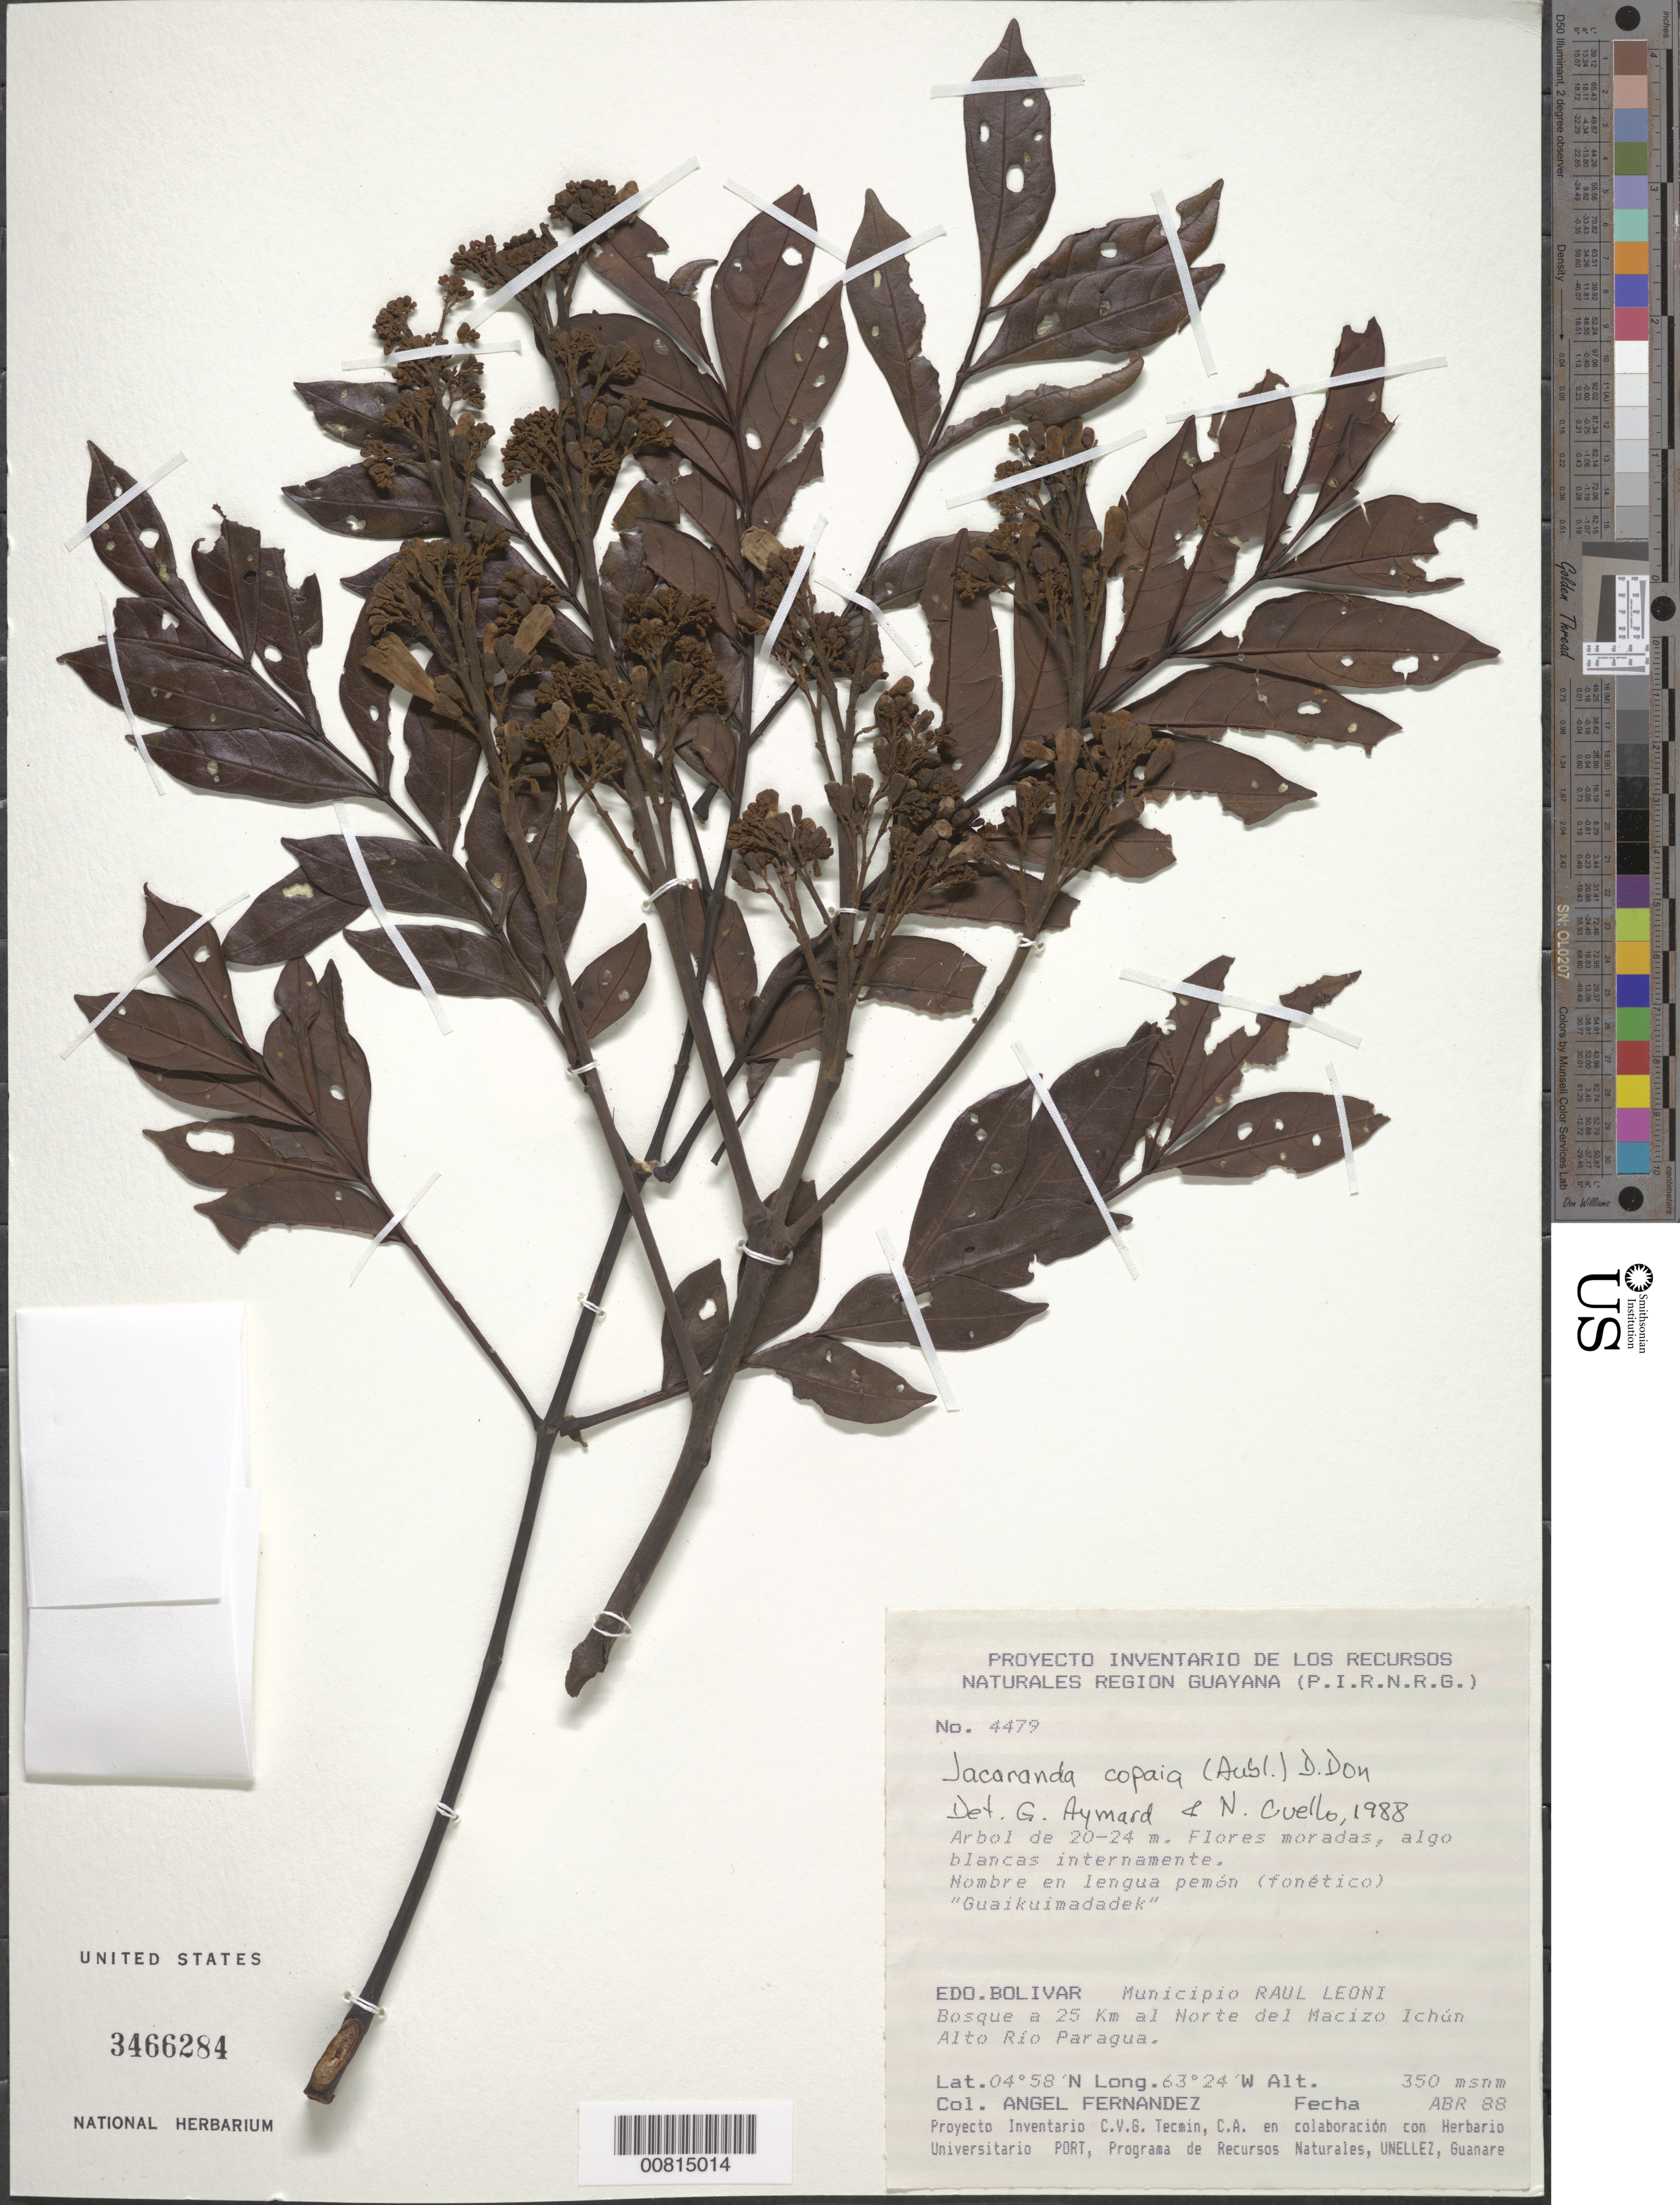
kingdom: Plantae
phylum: Tracheophyta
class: Magnoliopsida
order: Lamiales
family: Bignoniaceae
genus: Jacaranda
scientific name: Jacaranda copaia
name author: (Aubl.) D. Don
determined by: Aymard C., G. A.; Cuello, Nidia L.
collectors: A. Fernández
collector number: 4479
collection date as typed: Apr-88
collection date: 1988-04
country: Venezuela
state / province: Bolívar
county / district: Angostura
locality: Mun. Raúl Leoni [=Angostura], 25 km N del Macizo Ichún, alto Río Paragua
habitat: Forest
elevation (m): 350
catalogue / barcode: US 3466284